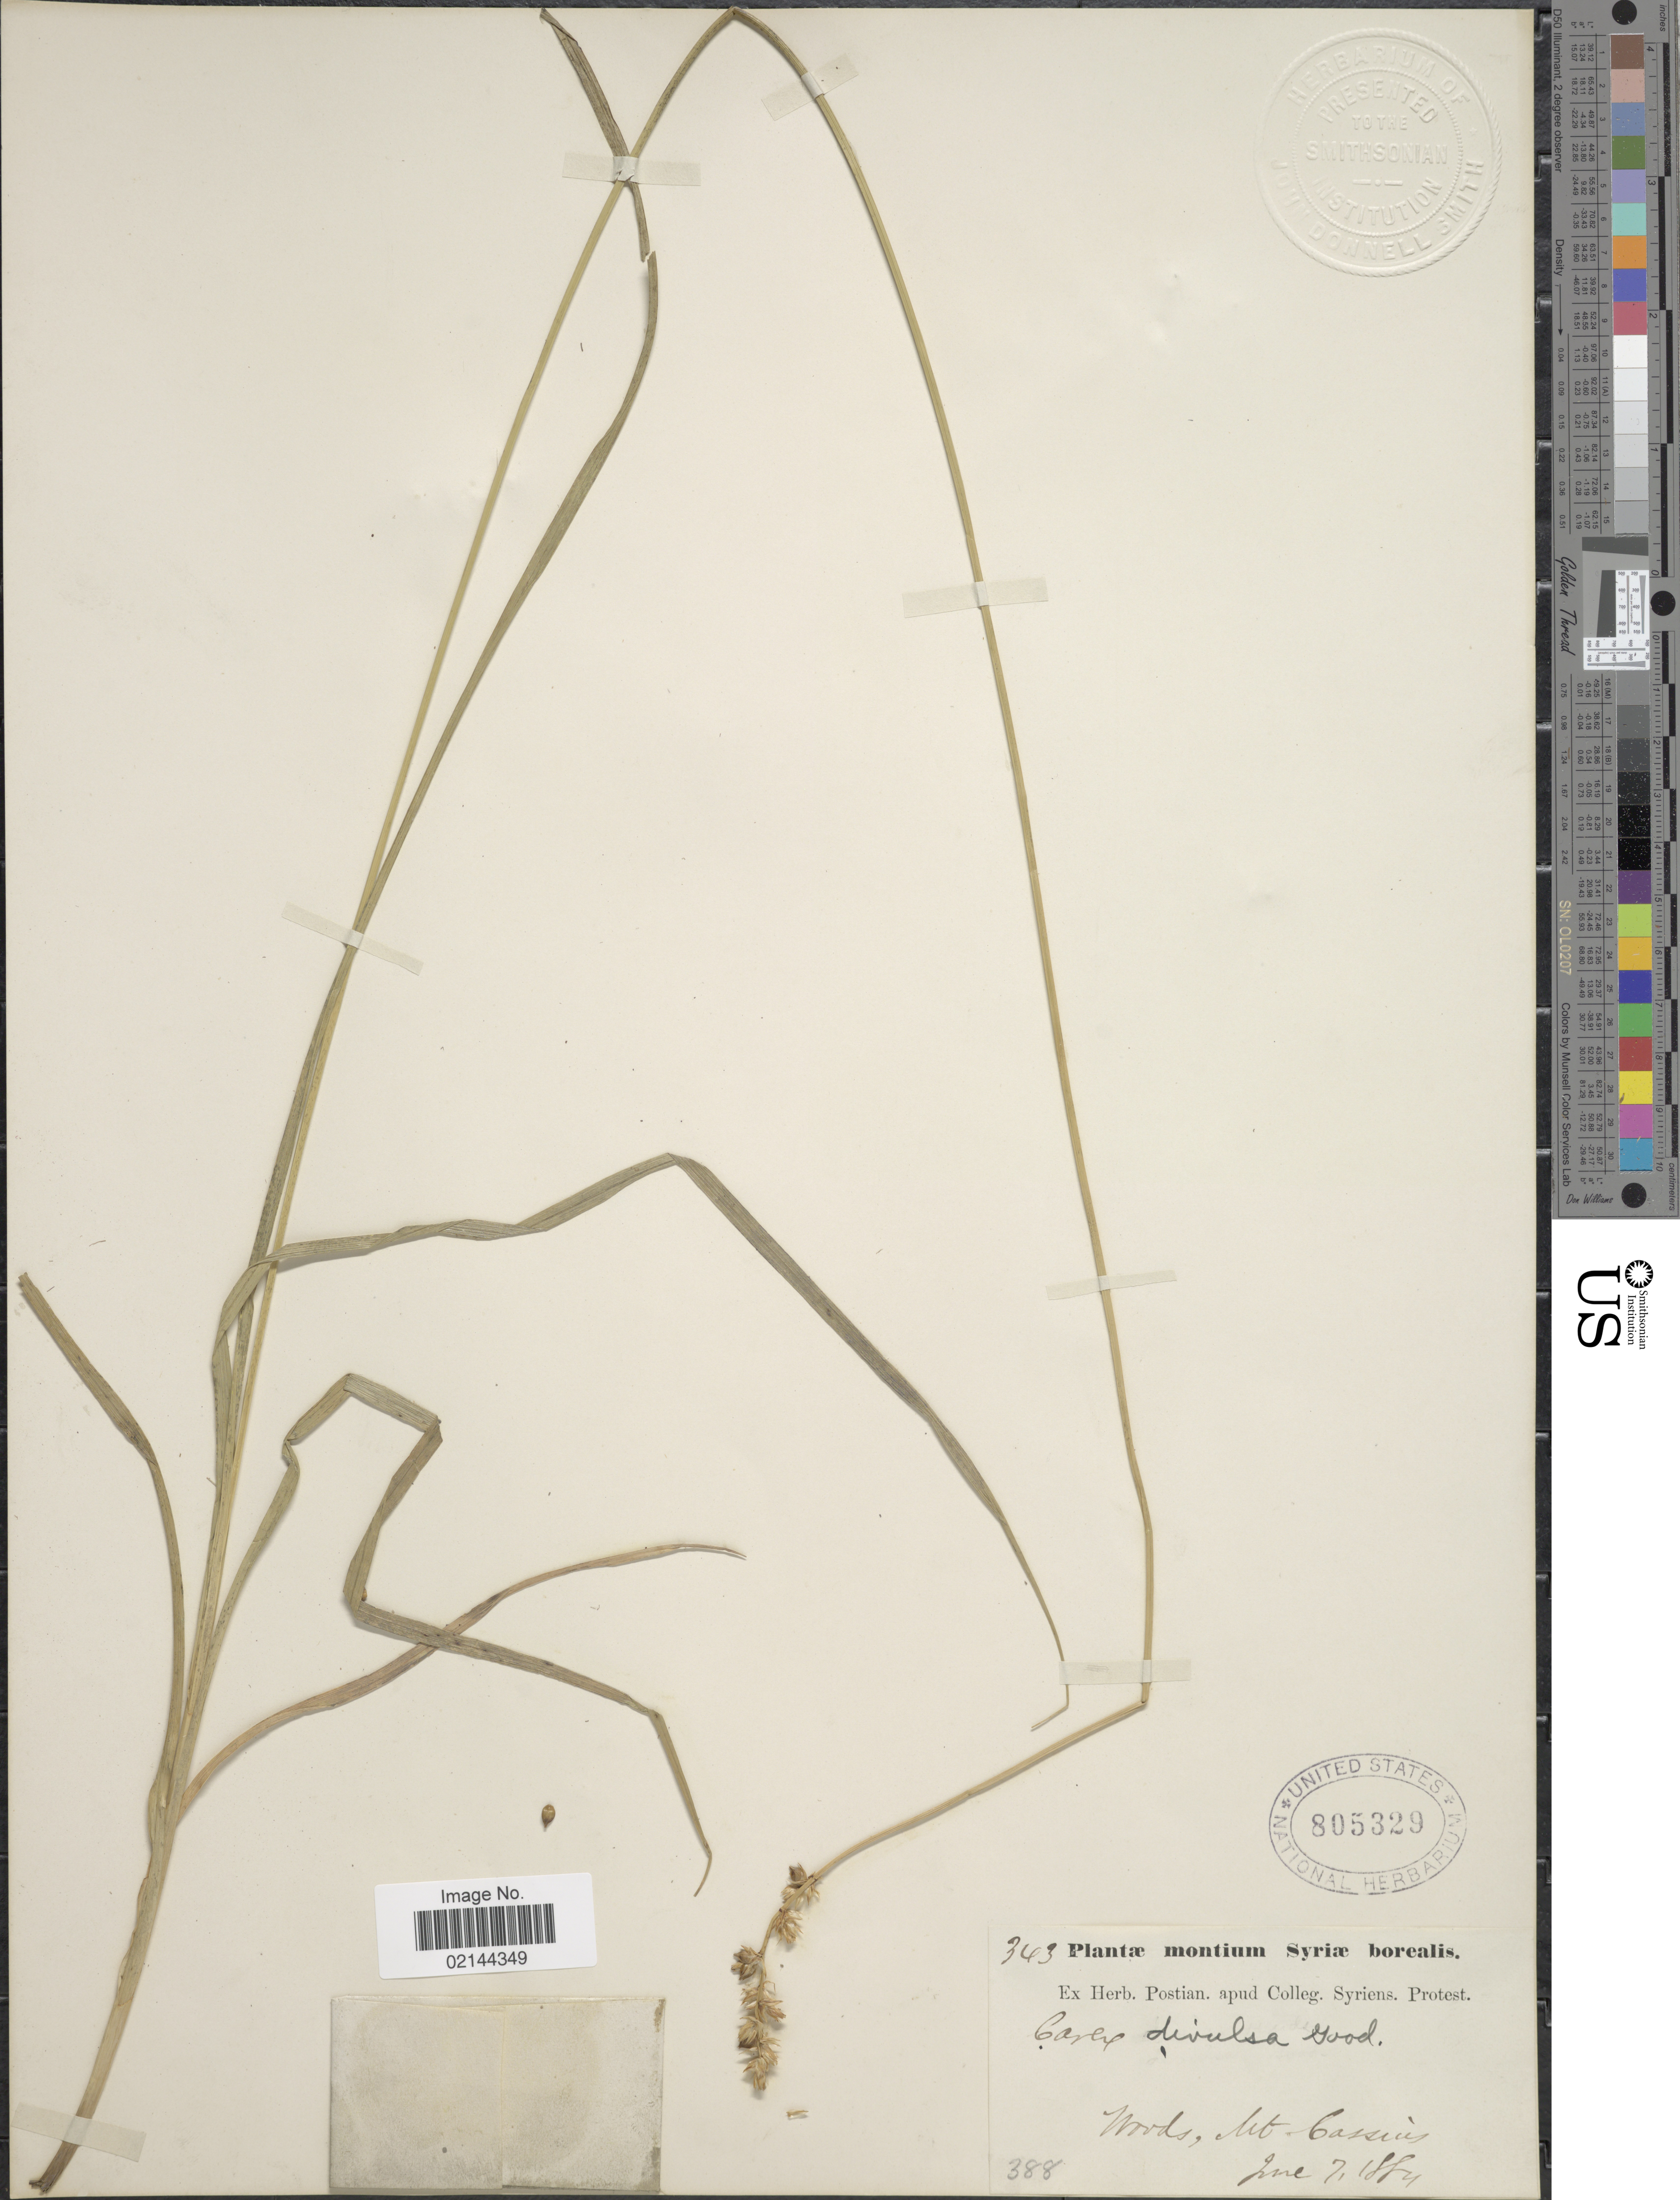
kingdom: Plantae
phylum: Tracheophyta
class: Liliopsida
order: Poales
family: Cyperaceae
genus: Carex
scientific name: Carex divulsa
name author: Stokes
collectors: ex herb. Postian. apud Colleg. Syriens. Protest. USE "Fannie P. A. Shepard" (10308853) AS PRIMARY COLLECTOR INSTEAD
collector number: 343/388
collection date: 1884-06-07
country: Syria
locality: Montium Syriae borealis. Woods, Mt. Cassins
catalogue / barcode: US 805329